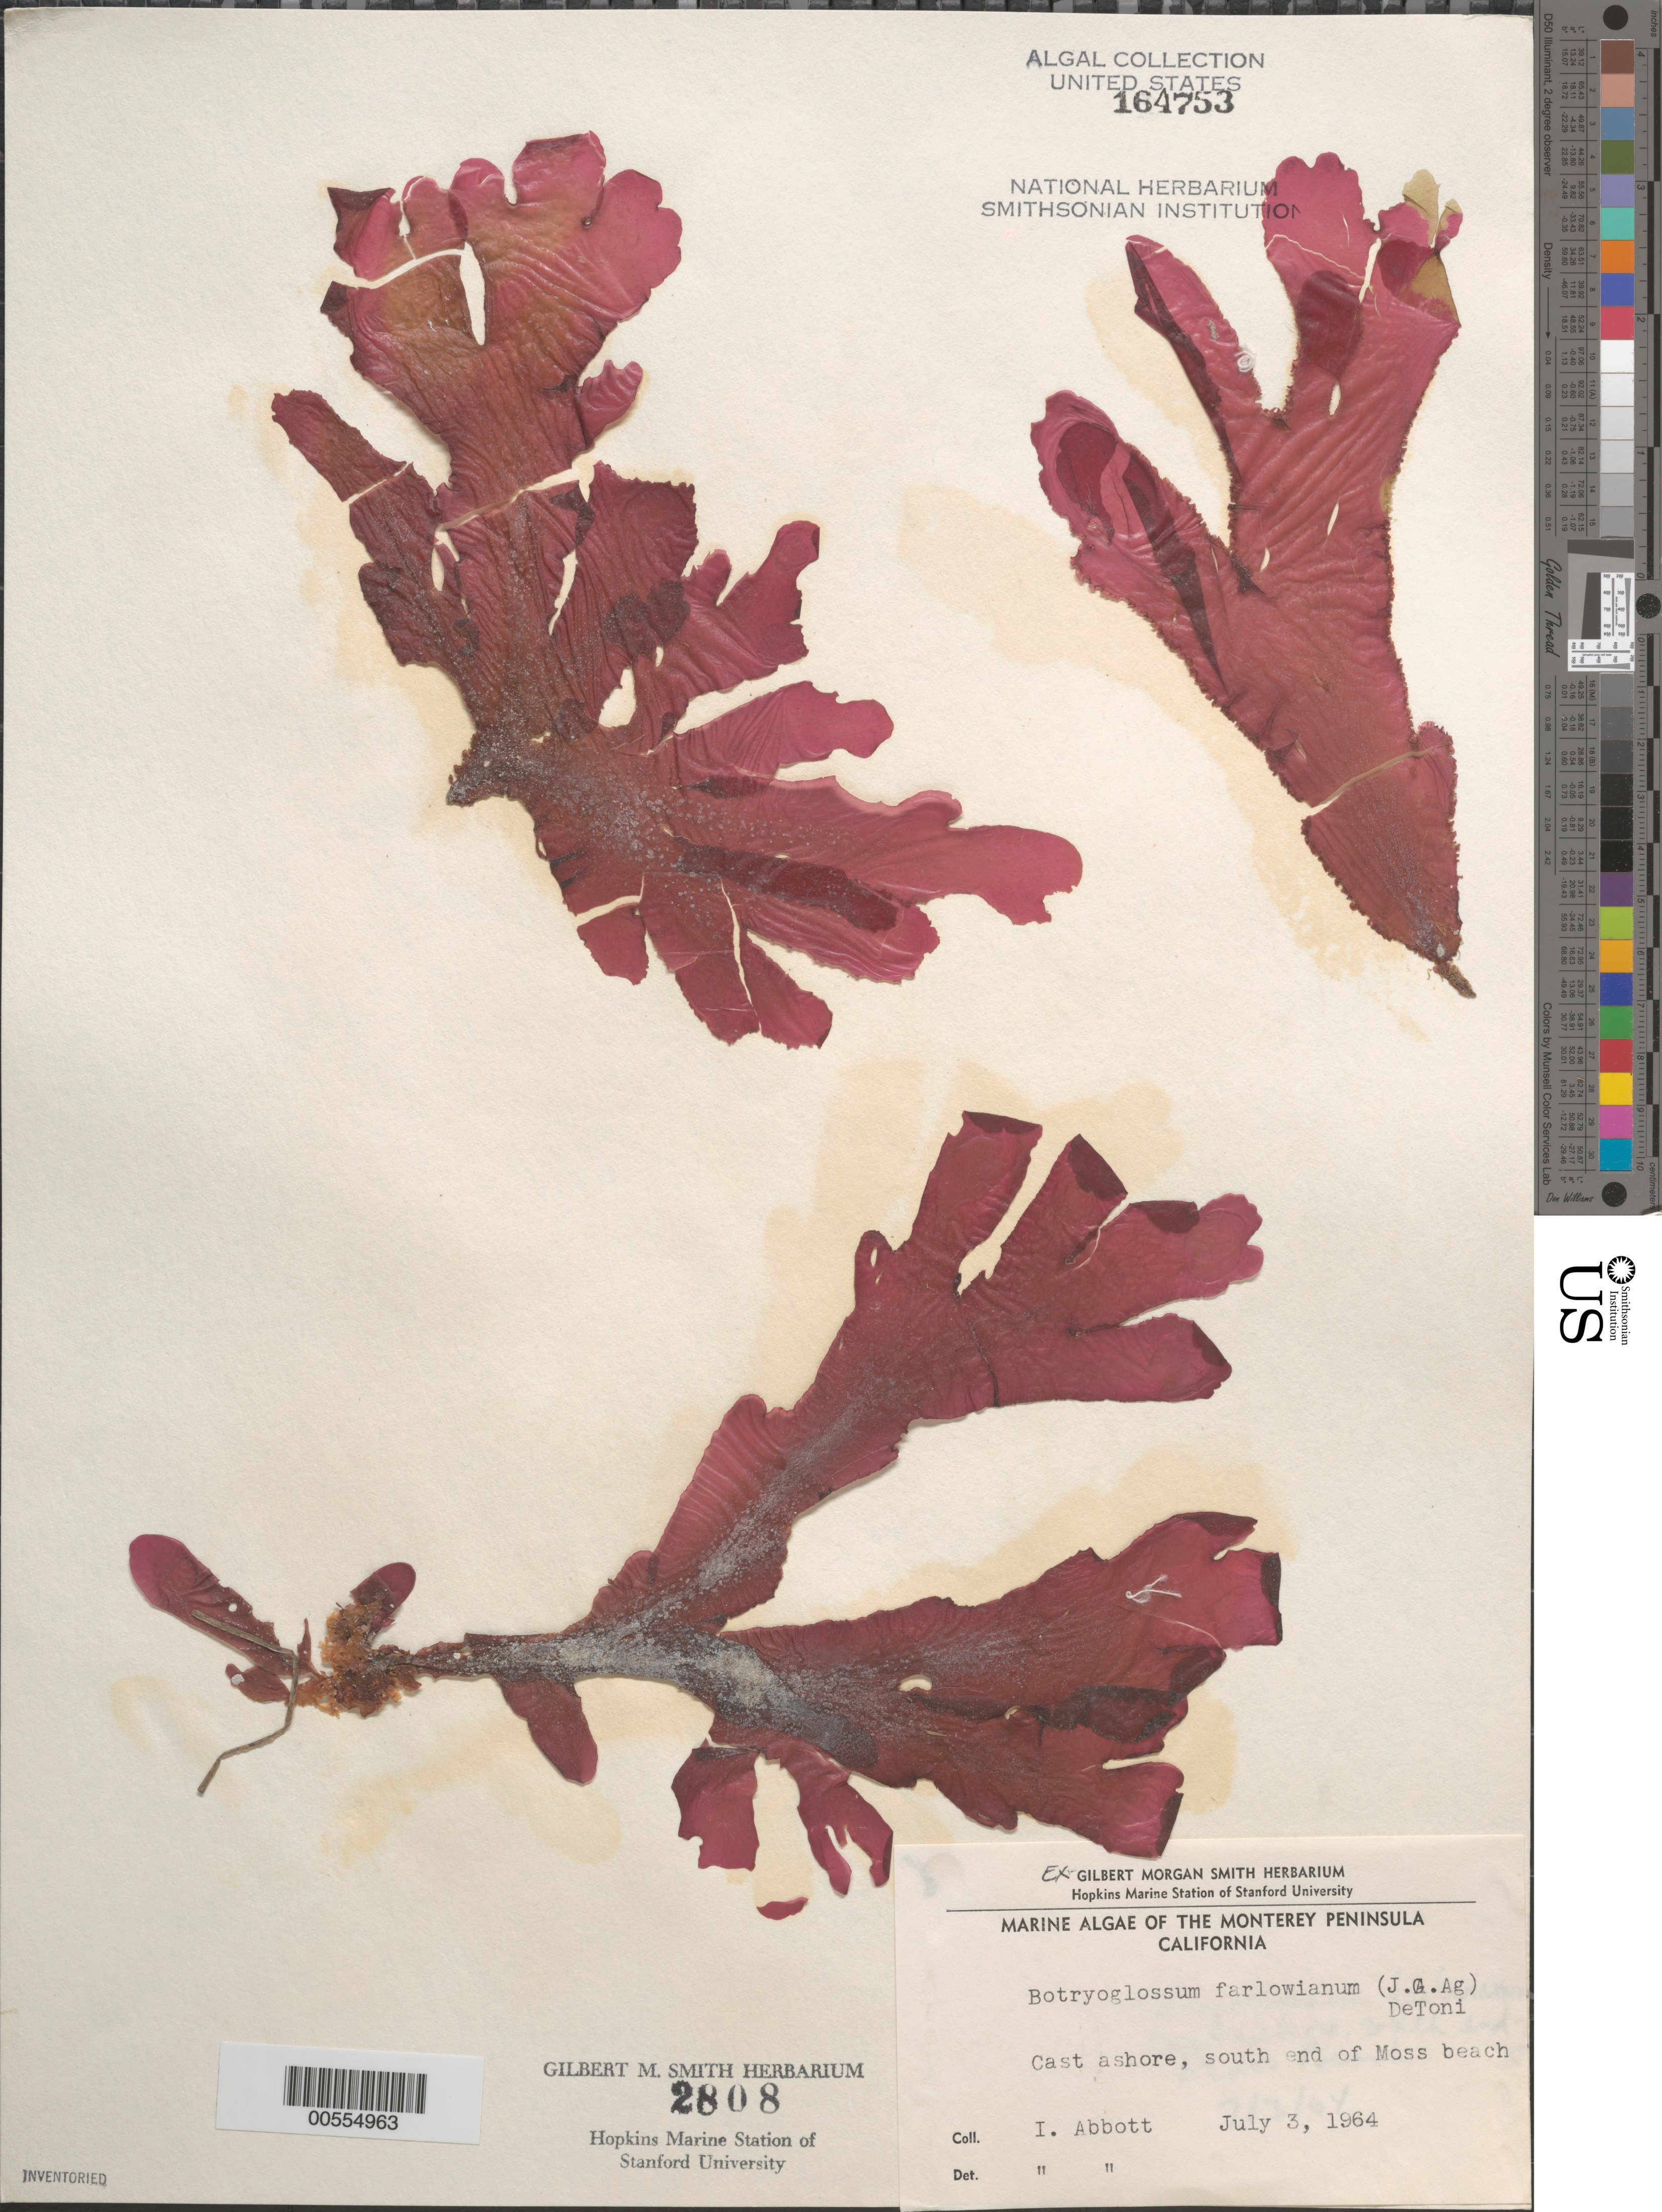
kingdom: Plantae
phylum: Rhodophyta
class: Florideophyceae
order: Ceramiales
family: Delesseriaceae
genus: Botryoglossum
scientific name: Botryoglossum farlowianum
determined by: Abbott, Isabella A.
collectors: I. A. Abbott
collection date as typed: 03 Jul 1964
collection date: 1964-07-03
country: United States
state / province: California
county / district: Monterey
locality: Moss Beach, south end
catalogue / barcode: US 164753